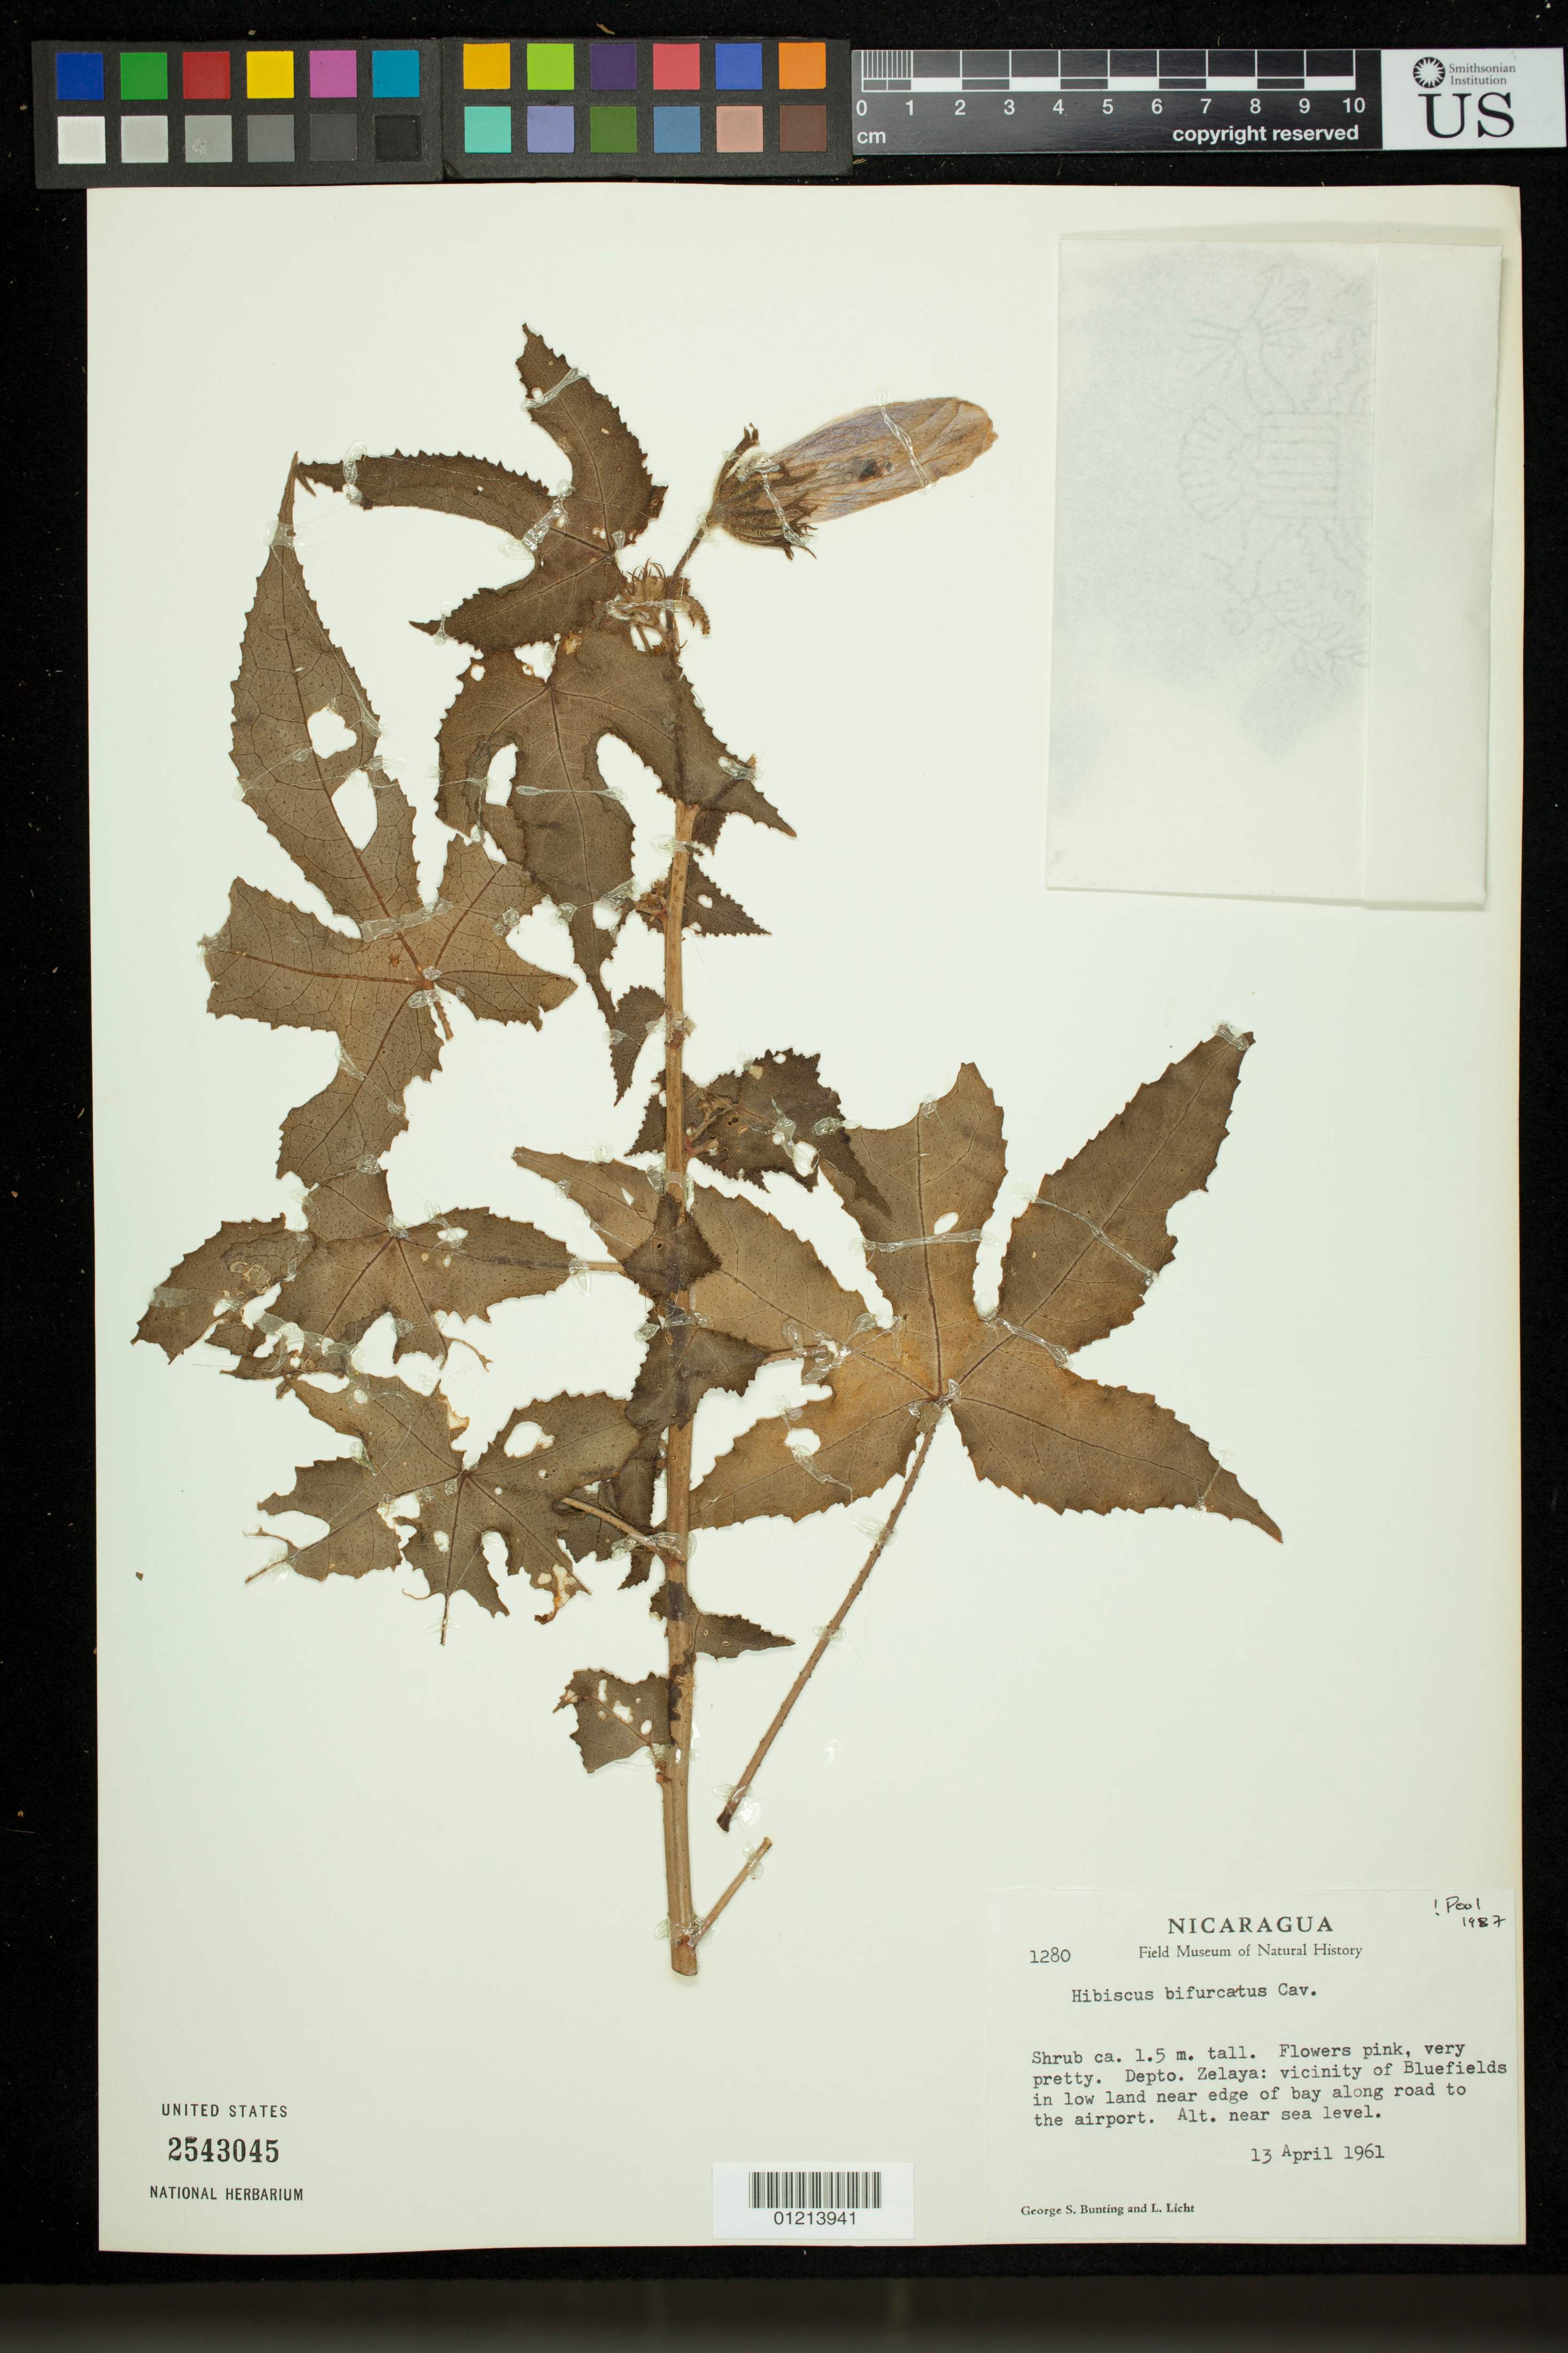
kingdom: Plantae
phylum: Tracheophyta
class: Magnoliopsida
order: Malvales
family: Malvaceae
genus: Sabdariffa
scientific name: Sabdariffa bifurcata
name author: (Cav.) M.C. Duarte & V.N.Yoshikawa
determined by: Dorr, Laurence J., Curator (BOT), Smithsonian Institution - National Museum of Natural History (UNITED STATES)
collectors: G. S. Bunting & L. Licht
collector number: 1280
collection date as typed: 13 Apr 1961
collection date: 1961-04-13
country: Nicaragua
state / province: Atlántico Sur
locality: Depto. Zelaya: vicinity of Bluefields in low land near edge of bay along road to the airport.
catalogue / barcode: US 2543045